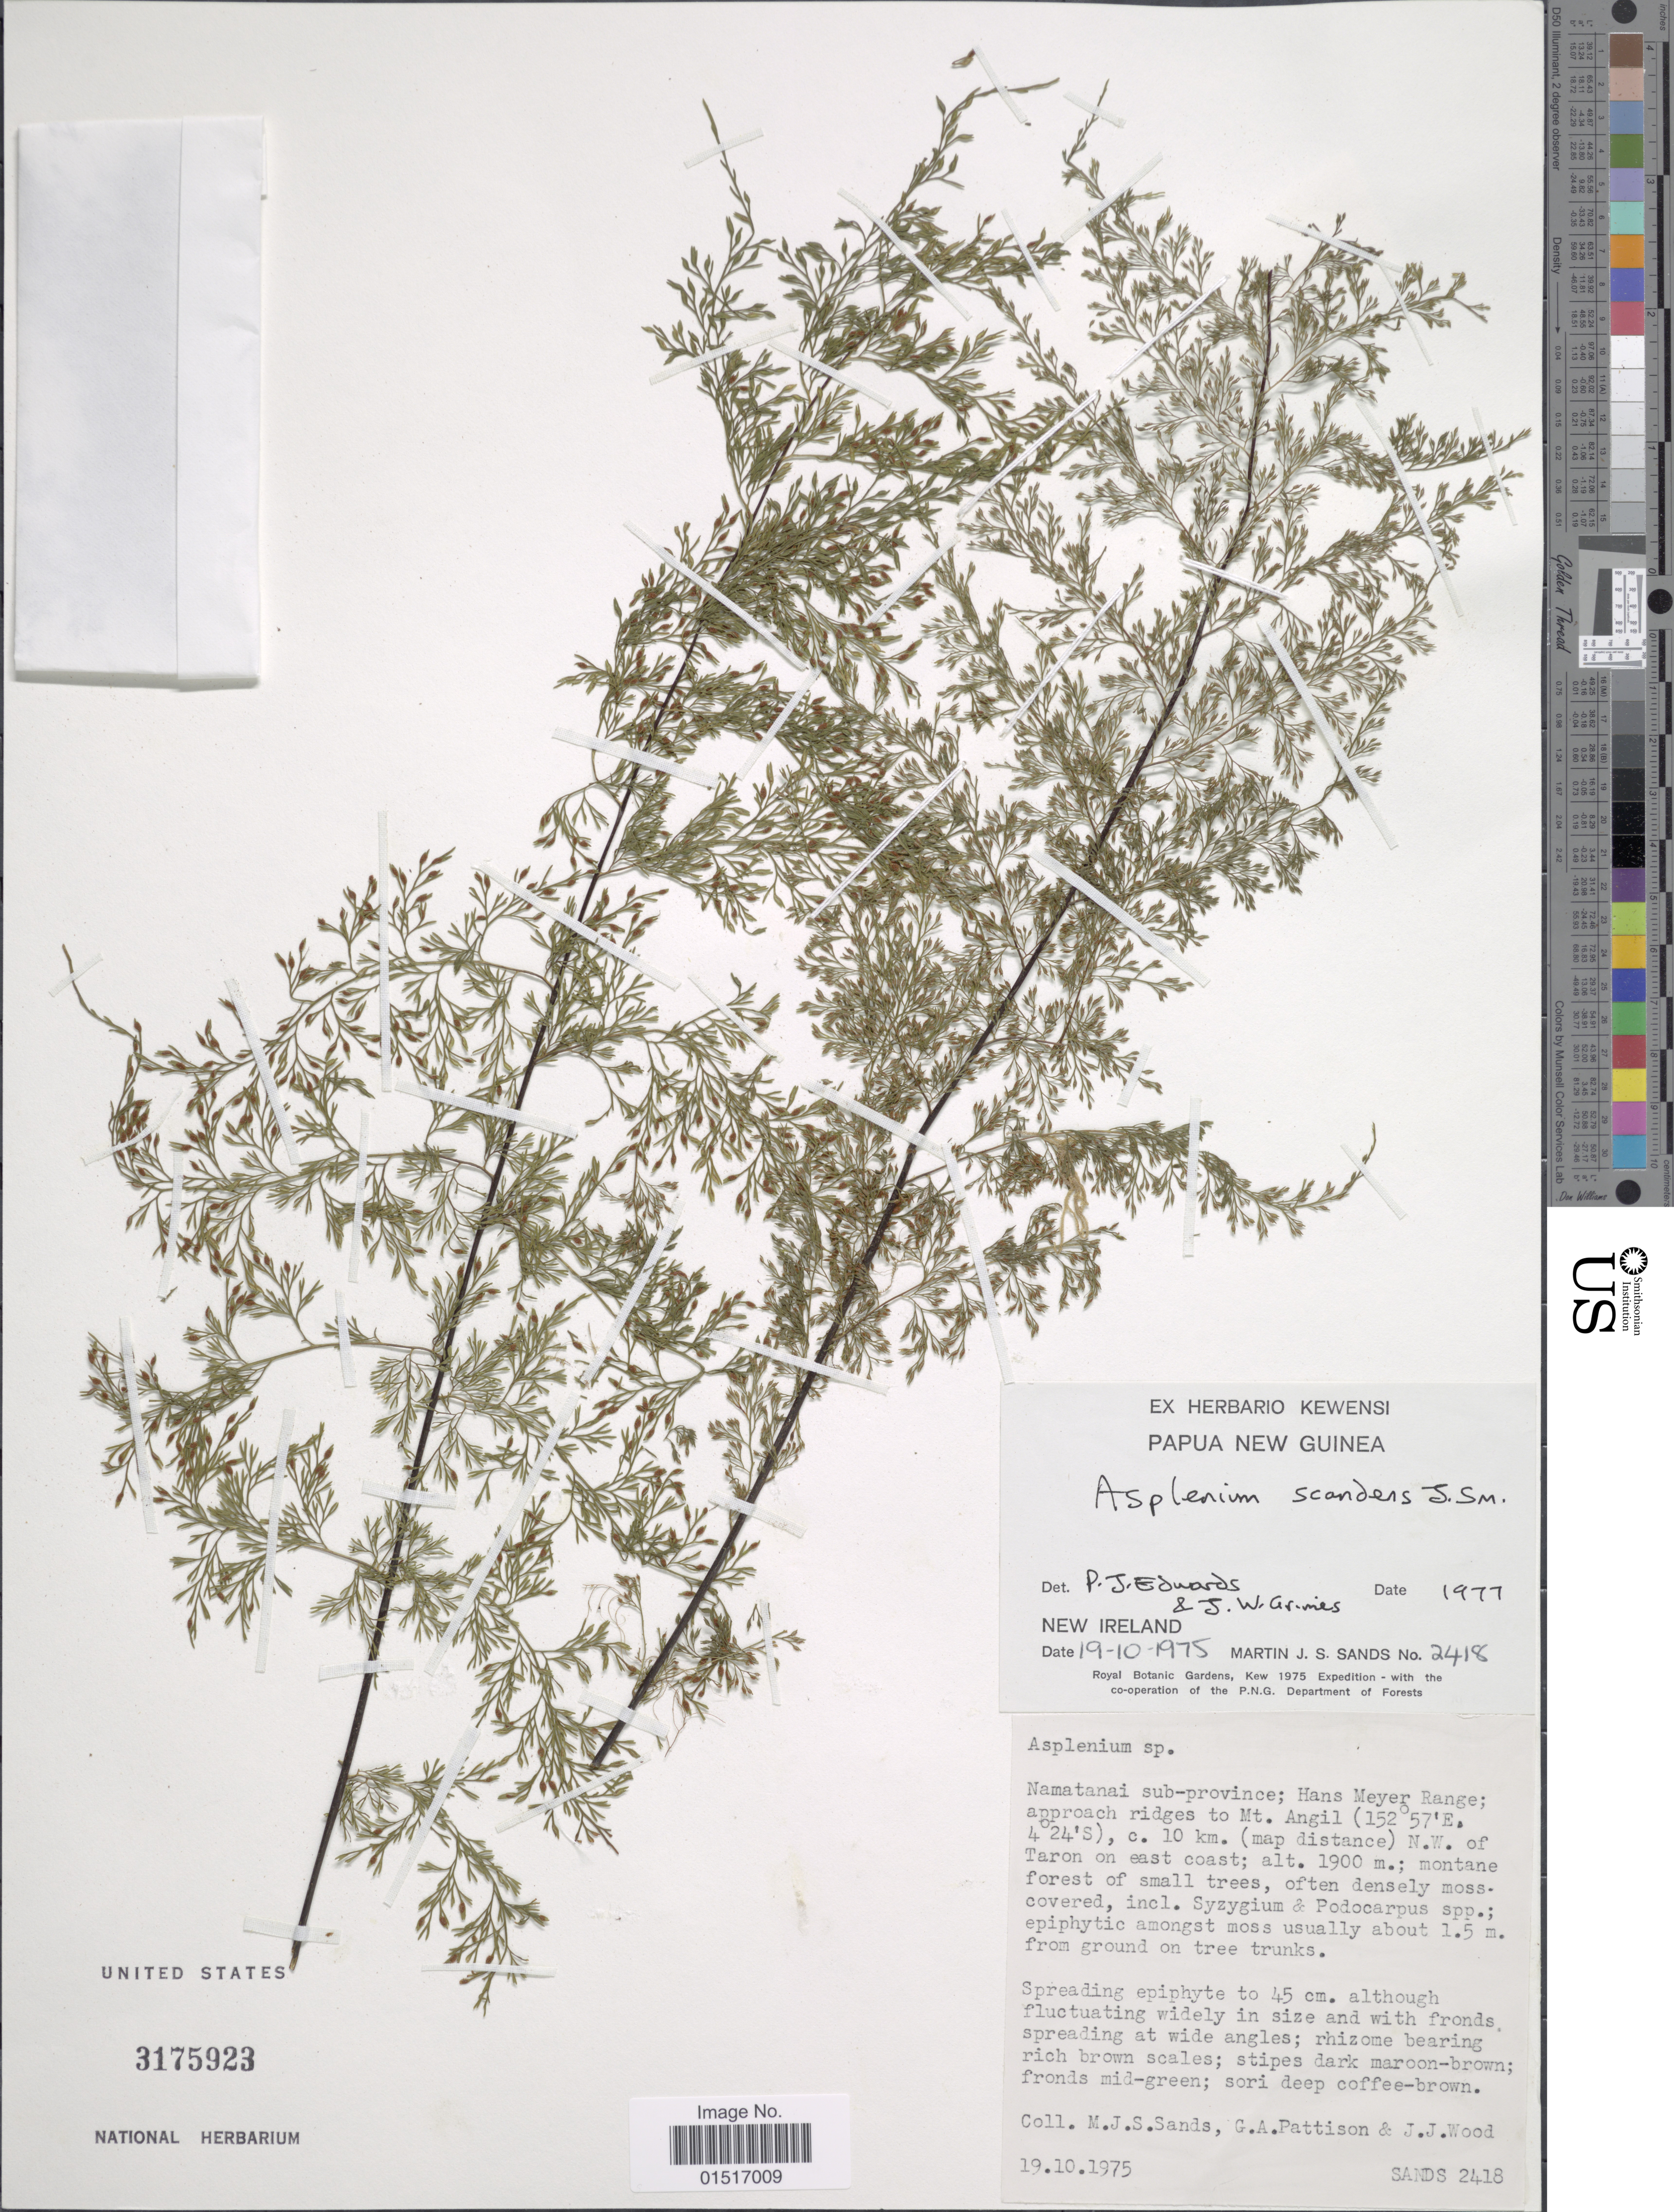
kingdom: Plantae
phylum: Tracheophyta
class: Polypodiopsida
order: Polypodiales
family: Aspleniaceae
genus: Asplenium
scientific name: Asplenium scandens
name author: J. Sm. ex Mett.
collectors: M. Sands, G. Pattison & J. Wood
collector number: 2418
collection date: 1975-10-19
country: Papua New Guinea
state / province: New Ireland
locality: Namatanai sub-province; Hans Meyer Range; approach ridges to Mt. Angil, c. 10 km, (map distance) N. W. of Taron on east coast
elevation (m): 1900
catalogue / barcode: US 3175923